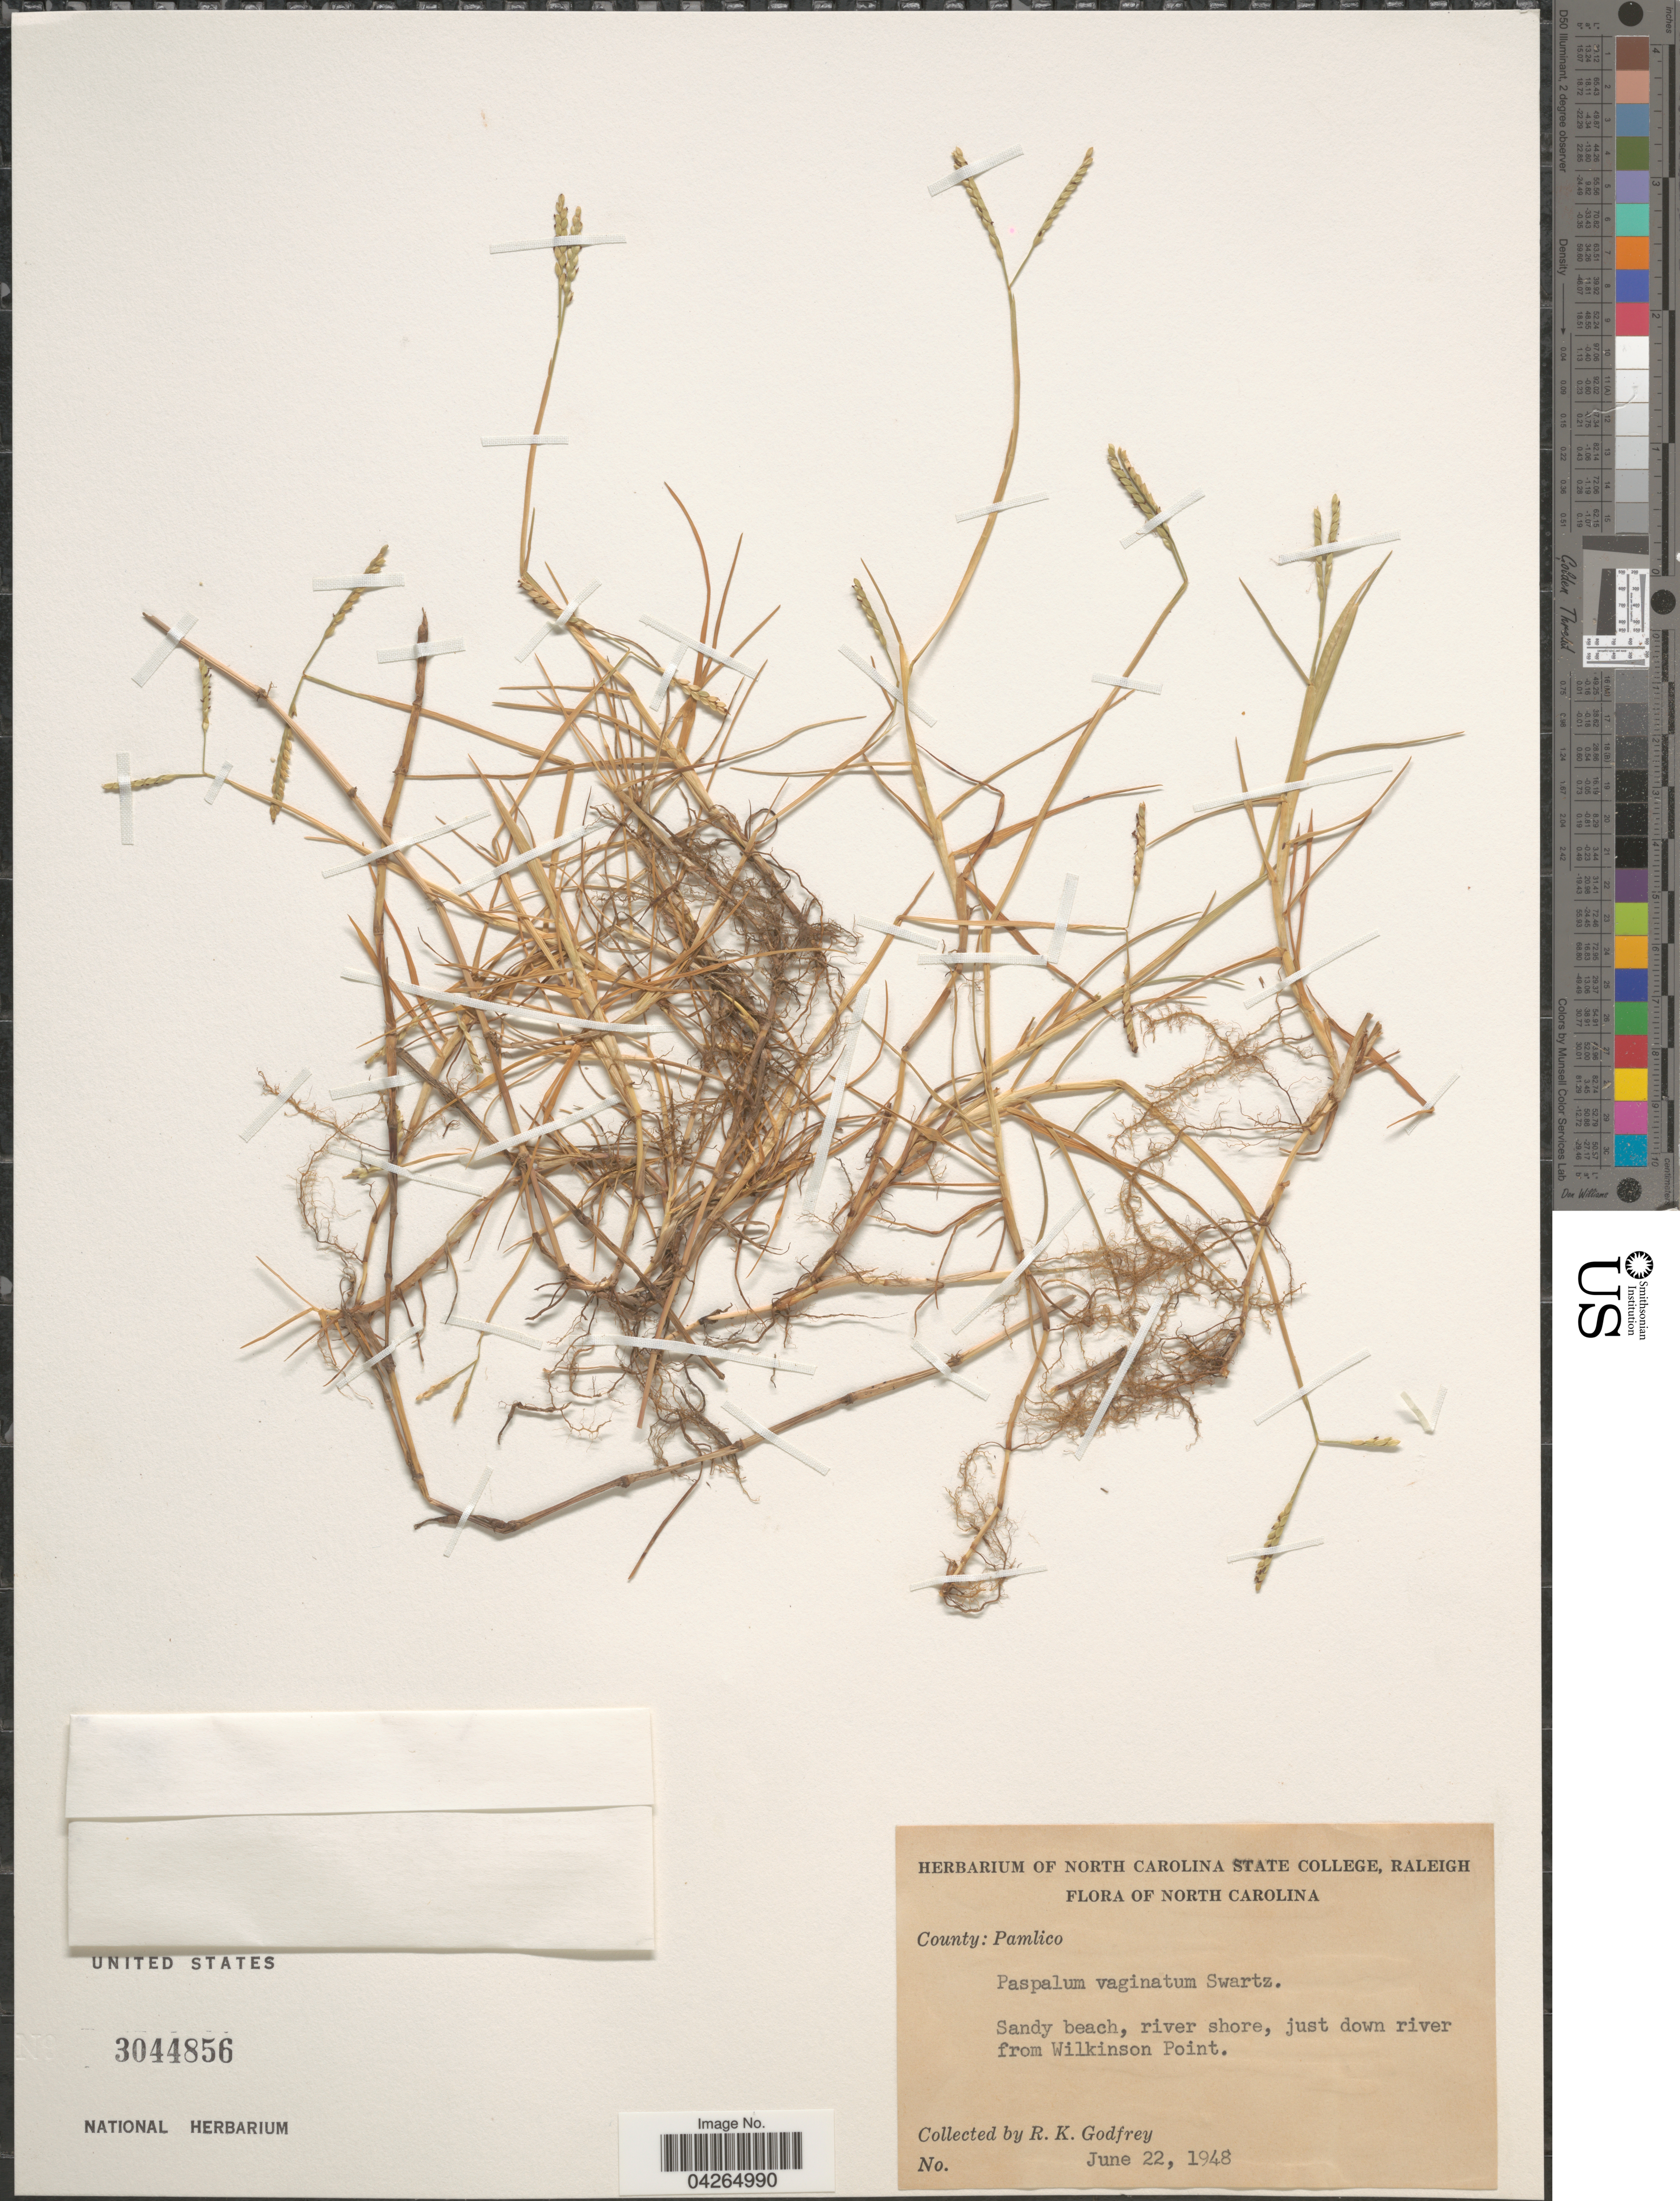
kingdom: Plantae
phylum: Tracheophyta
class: Liliopsida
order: Poales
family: Poaceae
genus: Paspalum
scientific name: Paspalum vaginatum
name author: Sw.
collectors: R. K. Godfrey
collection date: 1948-06-22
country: United States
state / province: North Carolina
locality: County: Pamlico. Sandy beach, river shore, just down river from Wilkinson Point.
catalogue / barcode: US 3044856